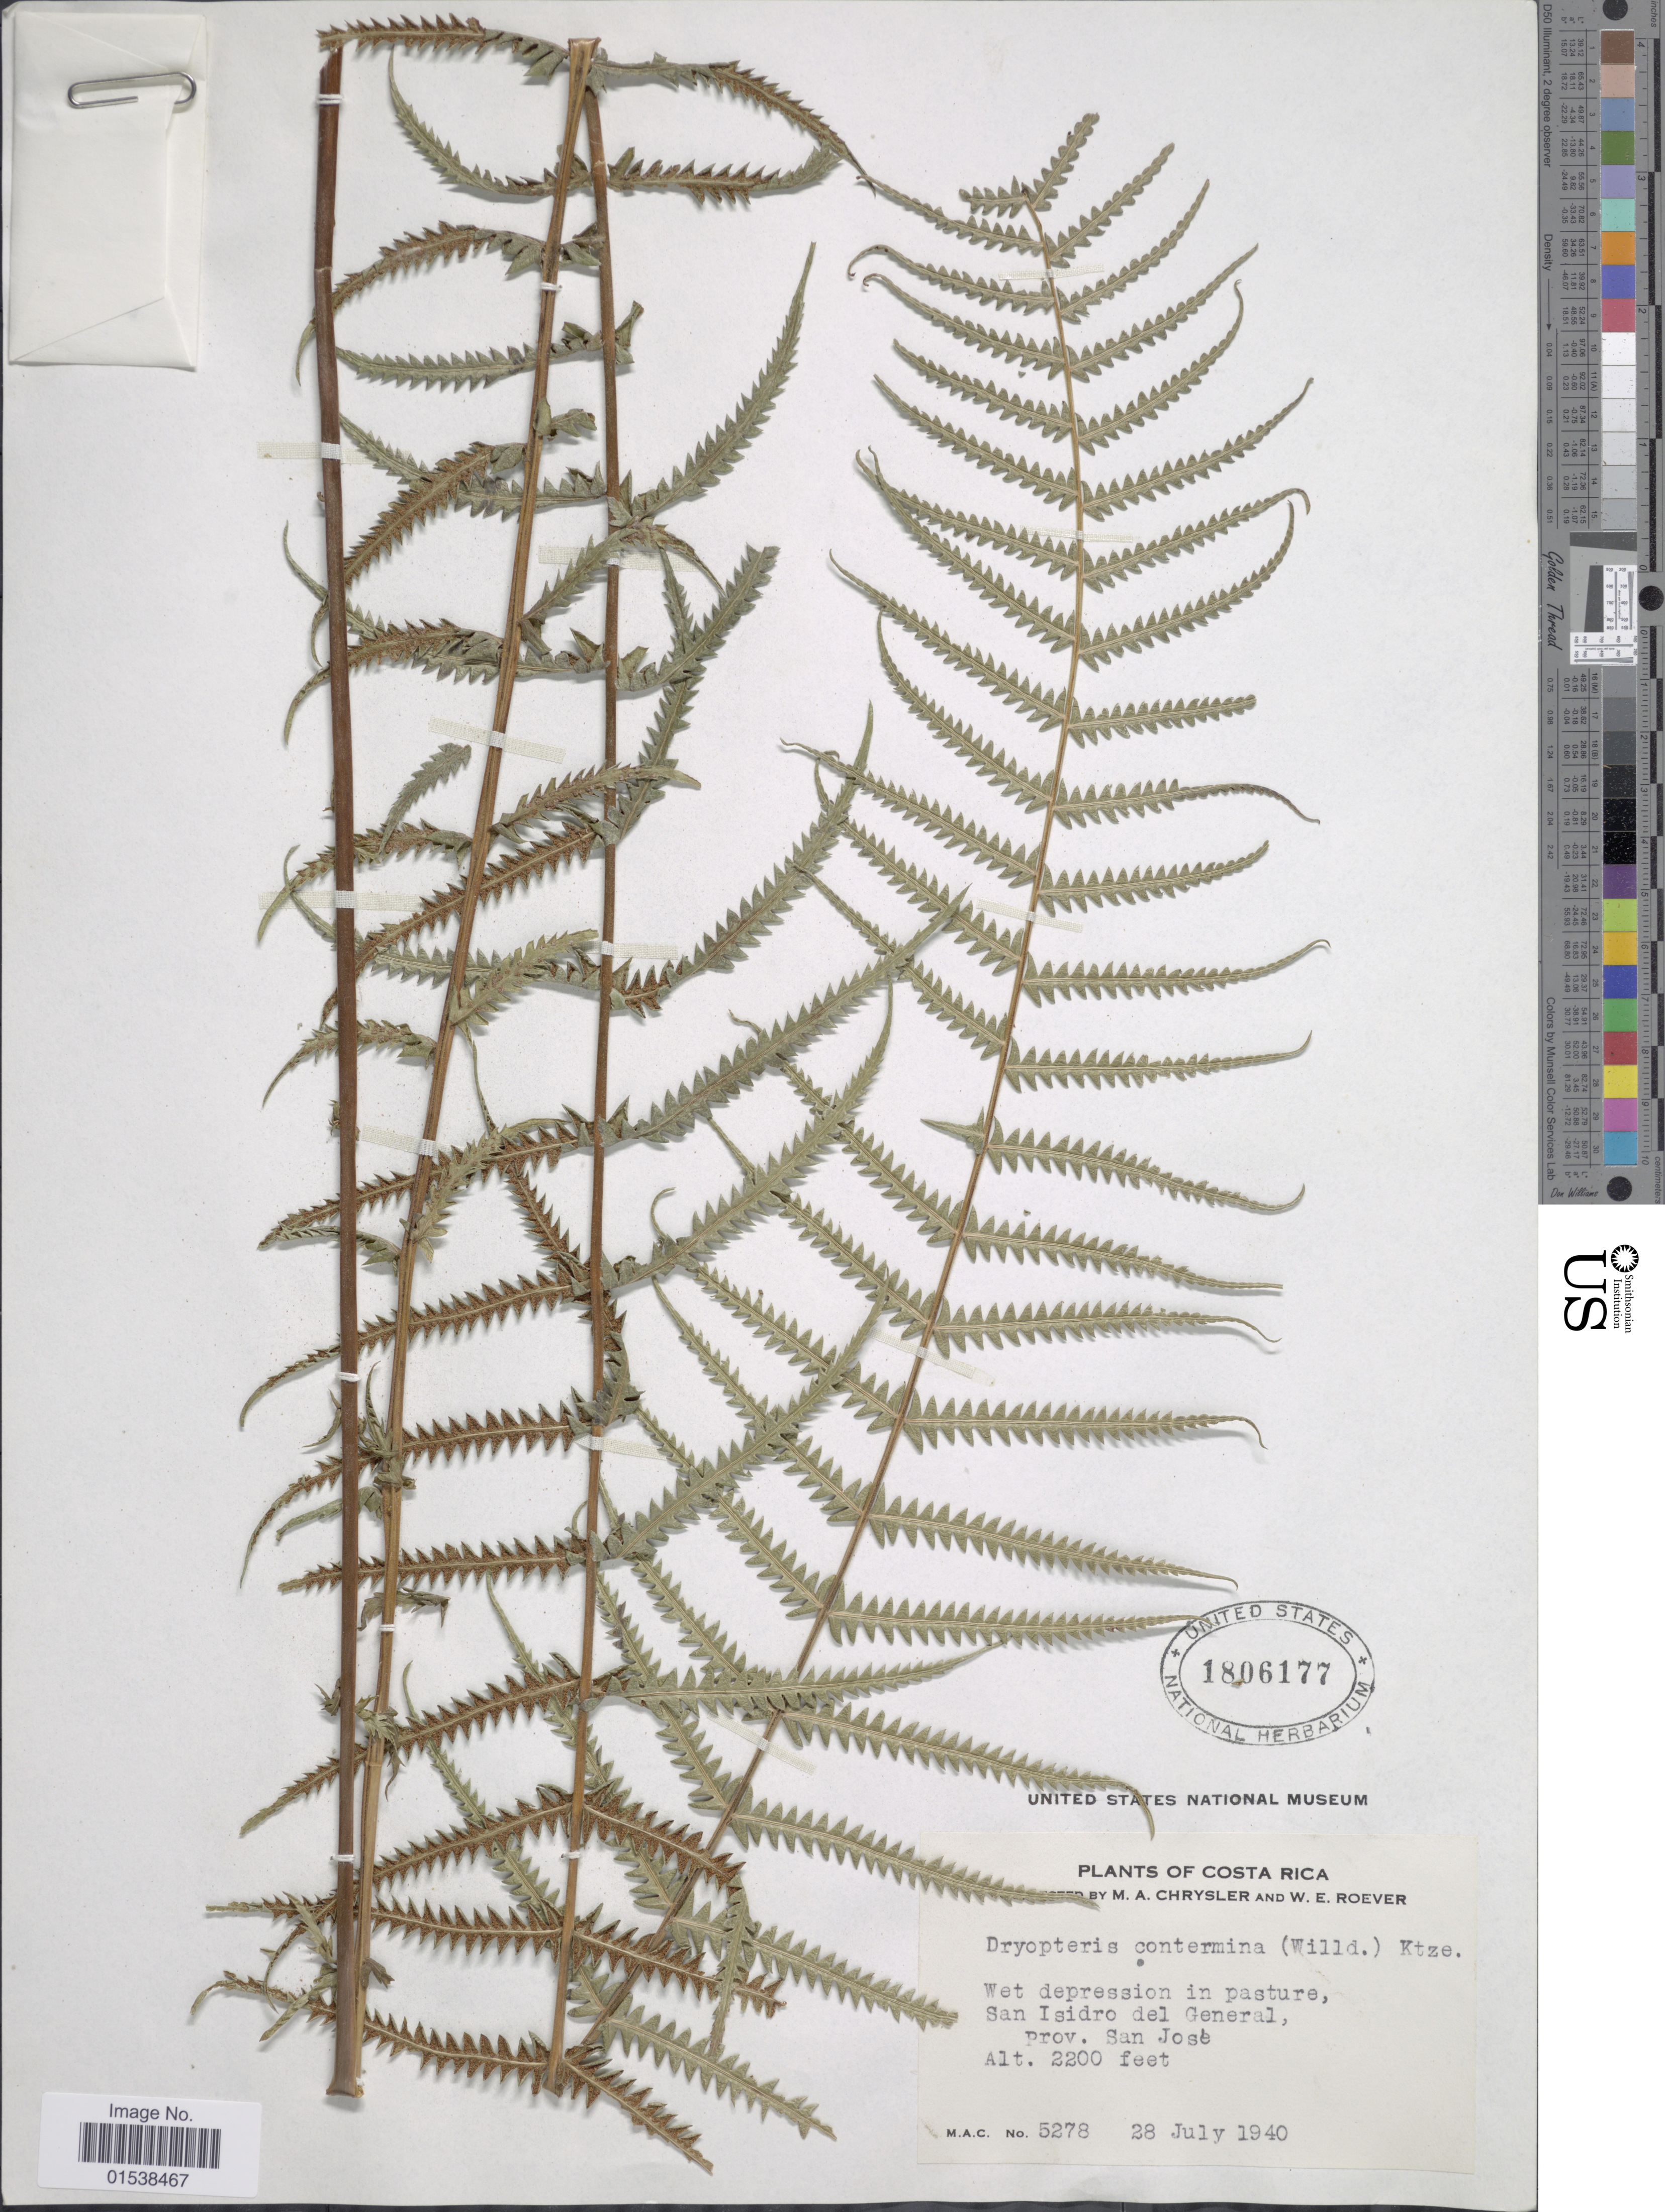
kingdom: Plantae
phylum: Tracheophyta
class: Polypodiopsida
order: Polypodiales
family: Thelypteridaceae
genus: Amauropelta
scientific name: Amauropelta opposita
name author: (Vahl) Pic. Serm.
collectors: M. A. Chrysler & W. Roever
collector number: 5278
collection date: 1940-07-28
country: Costa Rica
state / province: San José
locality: Wet depression in pasture, San Isidro del General, Prov. San Jose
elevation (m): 671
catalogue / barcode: US 1806177